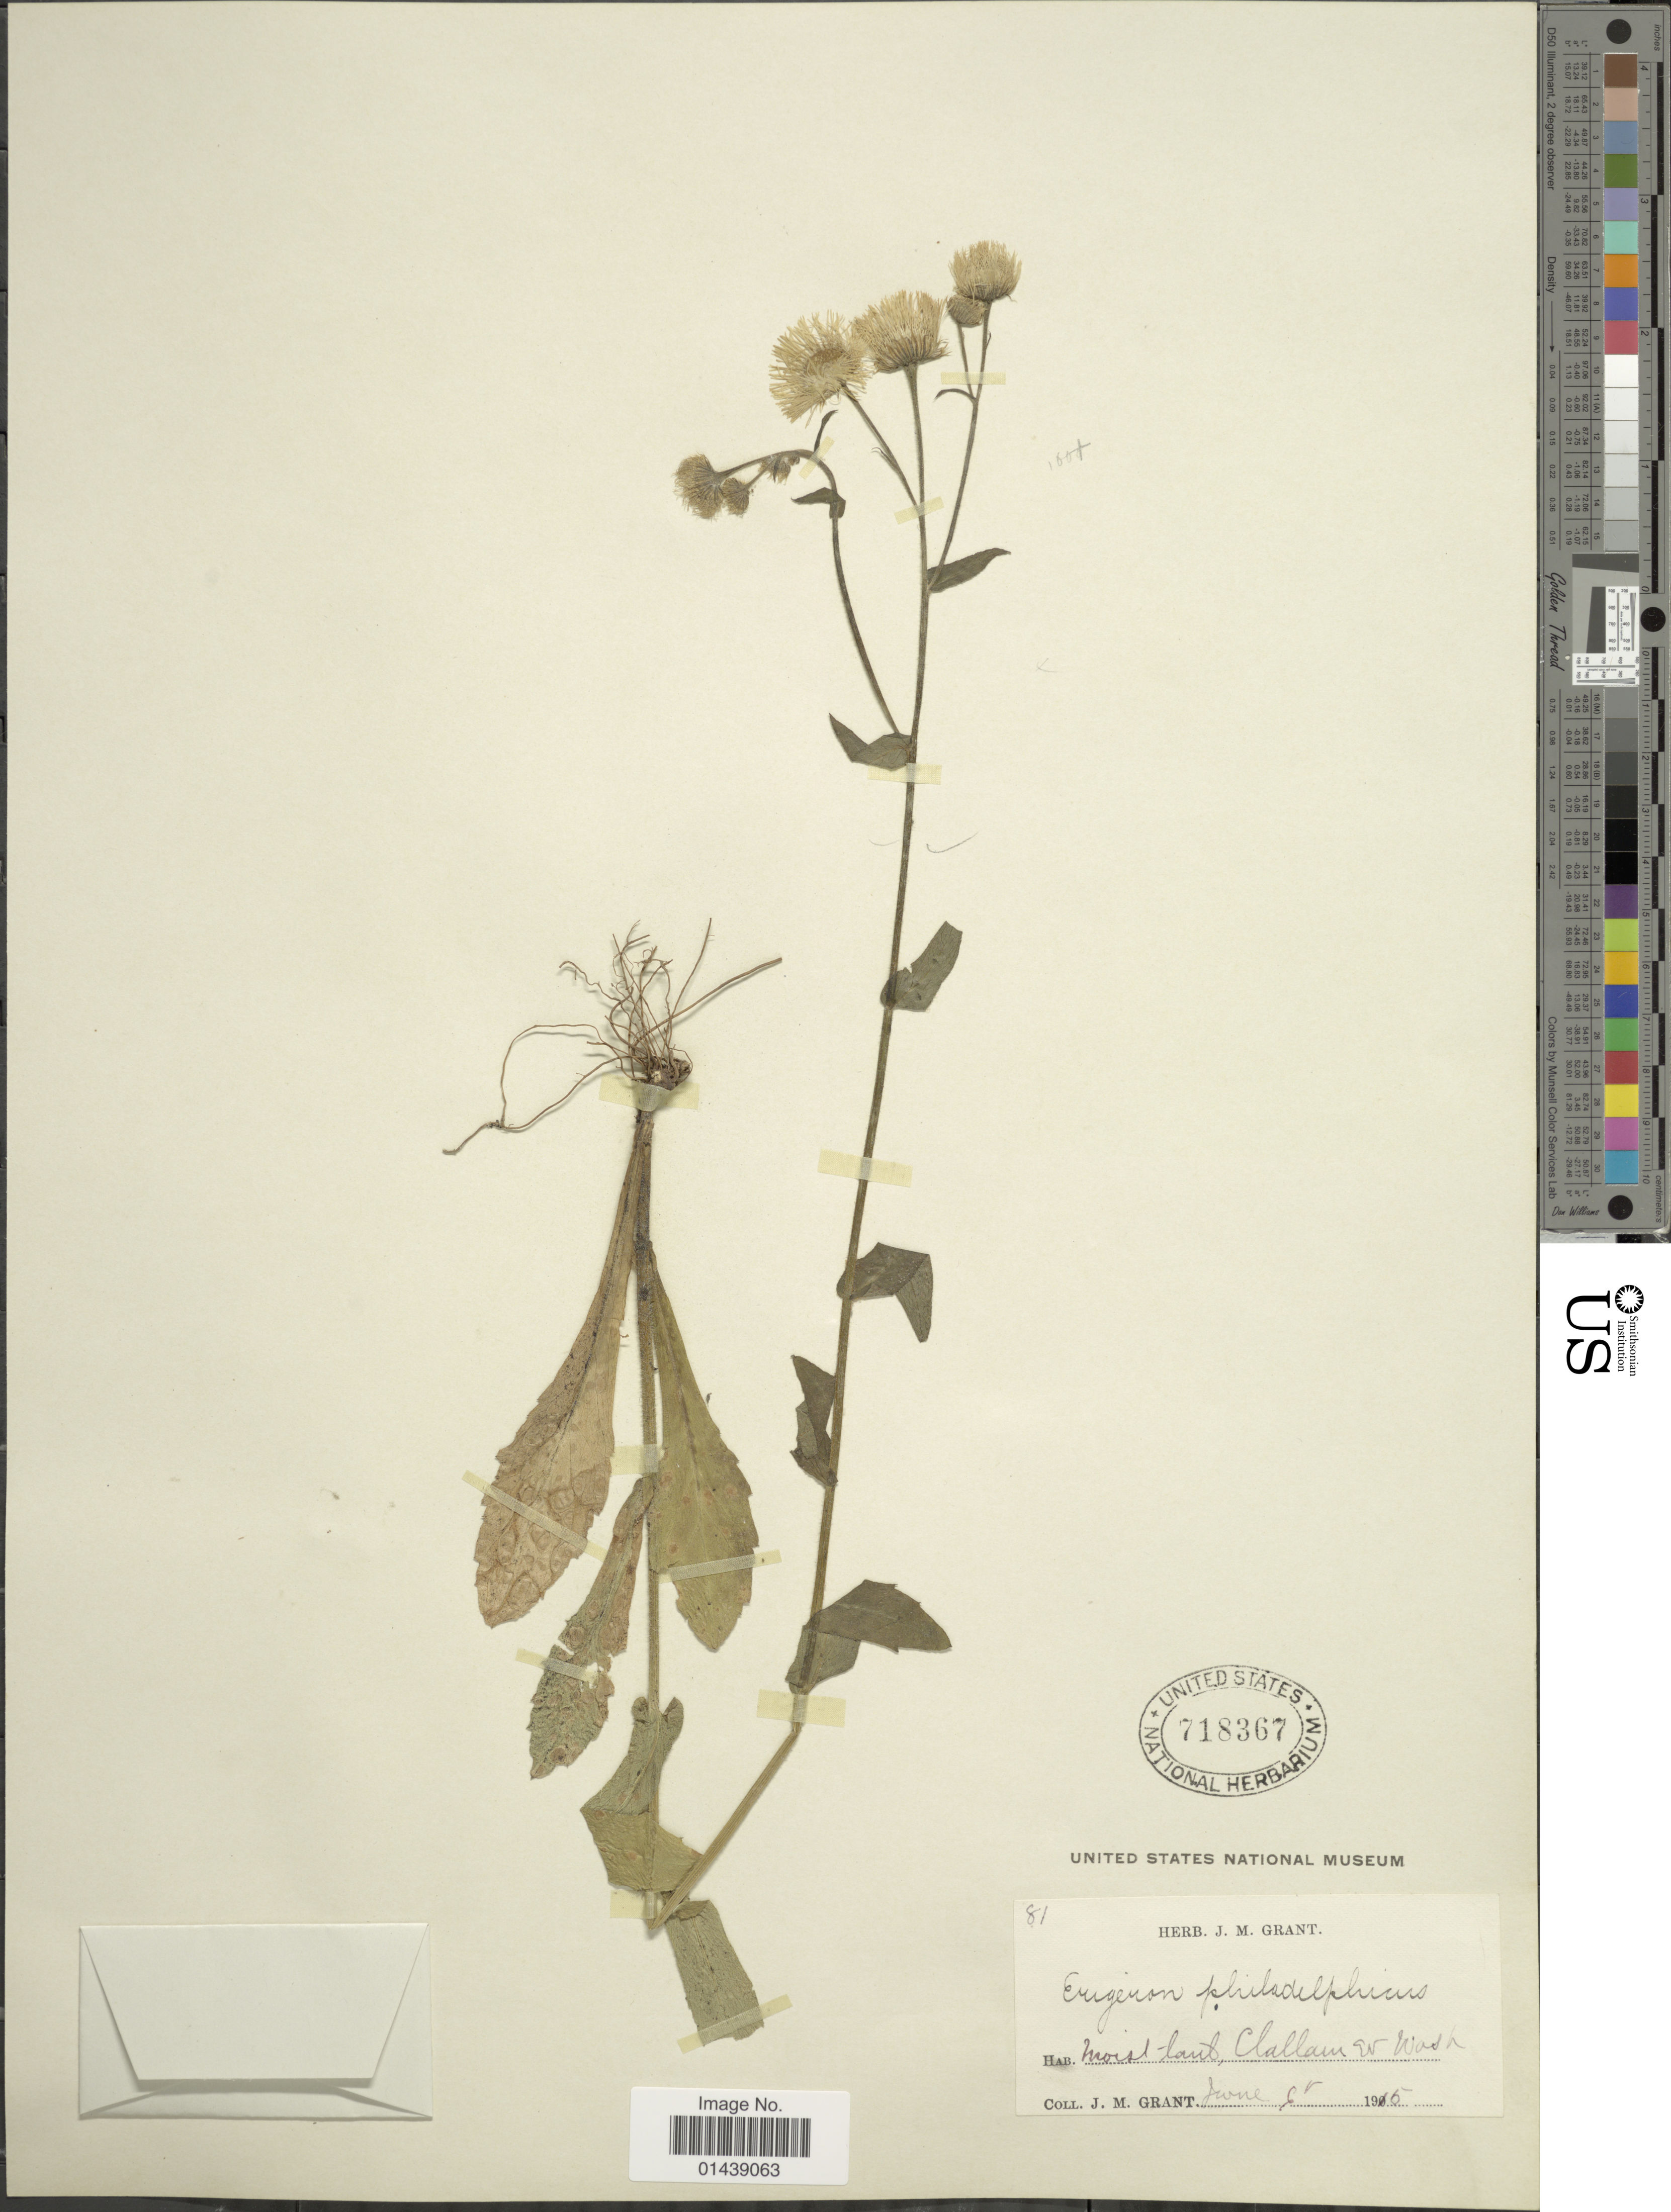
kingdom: Plantae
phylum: Tracheophyta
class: Magnoliopsida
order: Asterales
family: Asteraceae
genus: Erigeron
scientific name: Erigeron philadelphicus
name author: L.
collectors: J. M. Grant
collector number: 81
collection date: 1915-06-06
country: United States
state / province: Washington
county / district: Chelan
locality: Chelan Co.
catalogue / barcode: US 718367